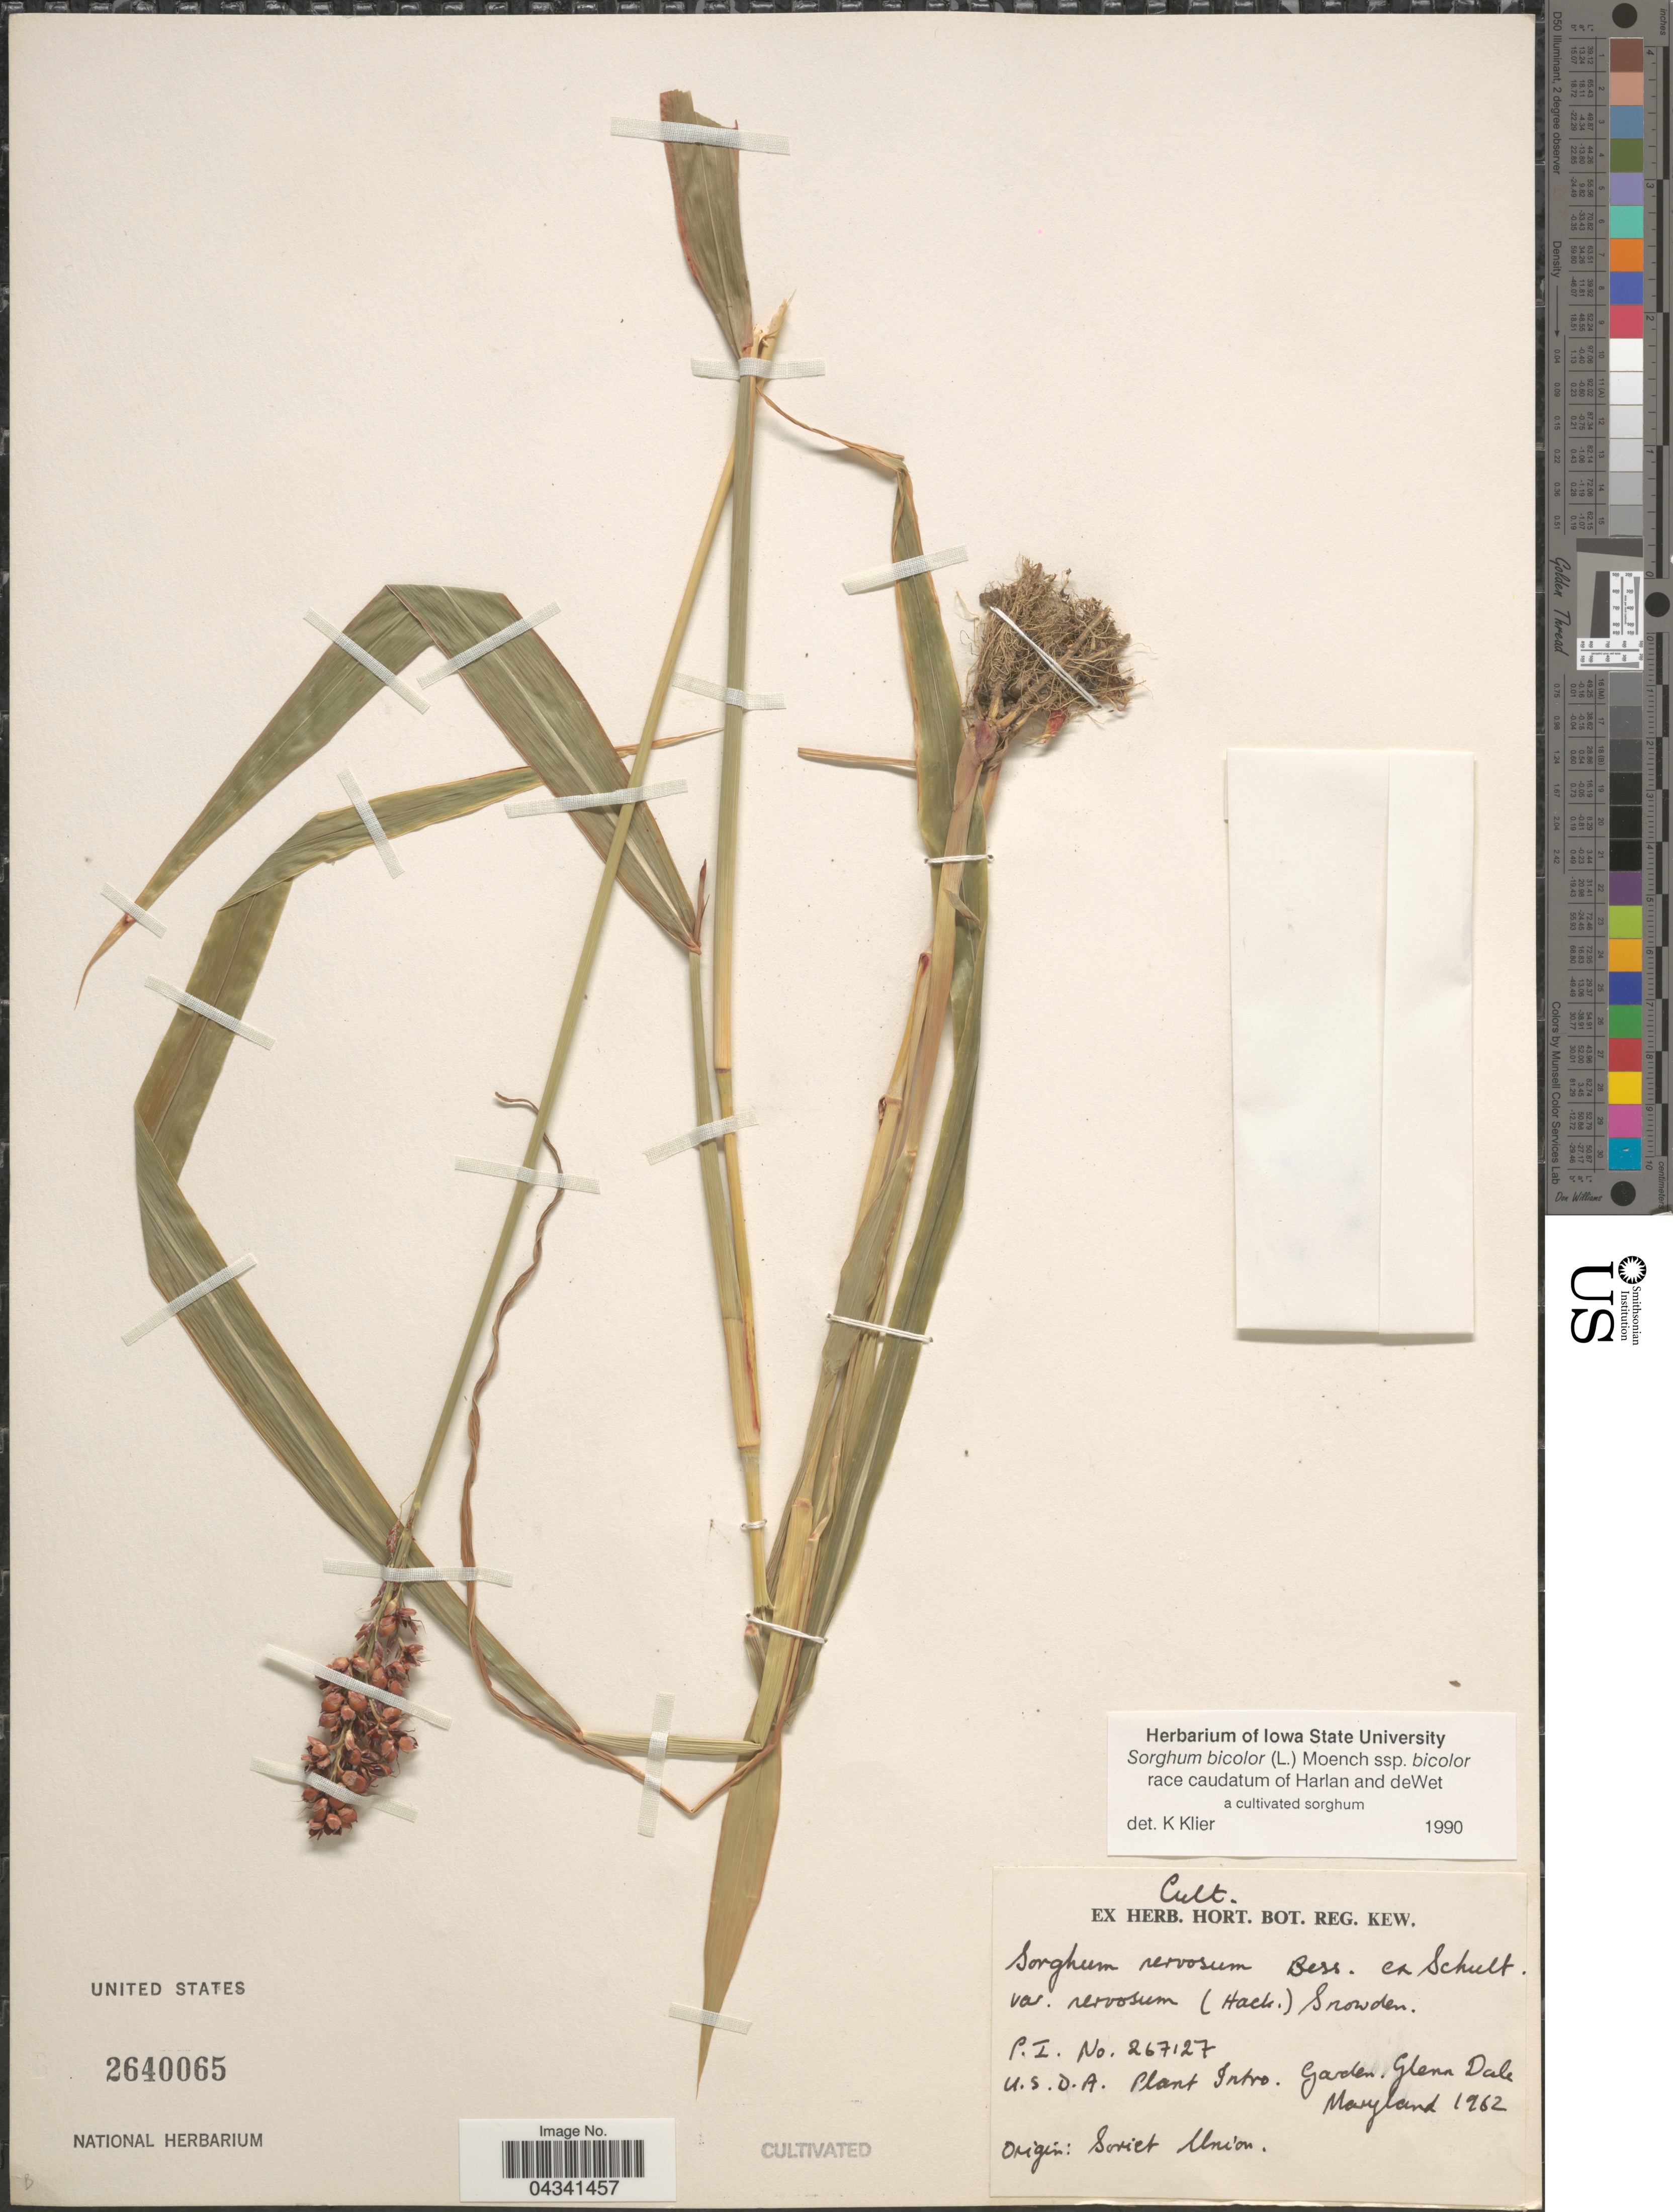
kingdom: Plantae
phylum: Tracheophyta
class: Liliopsida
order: Poales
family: Poaceae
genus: Sorghum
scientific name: Sorghum bicolor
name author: (L.) Moench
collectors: Ex herb. Hort. Bot. Reg. Kew.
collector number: P.I. 267127?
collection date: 1962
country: United States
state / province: Maryland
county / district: Prince George's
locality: Garden. Glenn Dale.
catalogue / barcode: US 2640065